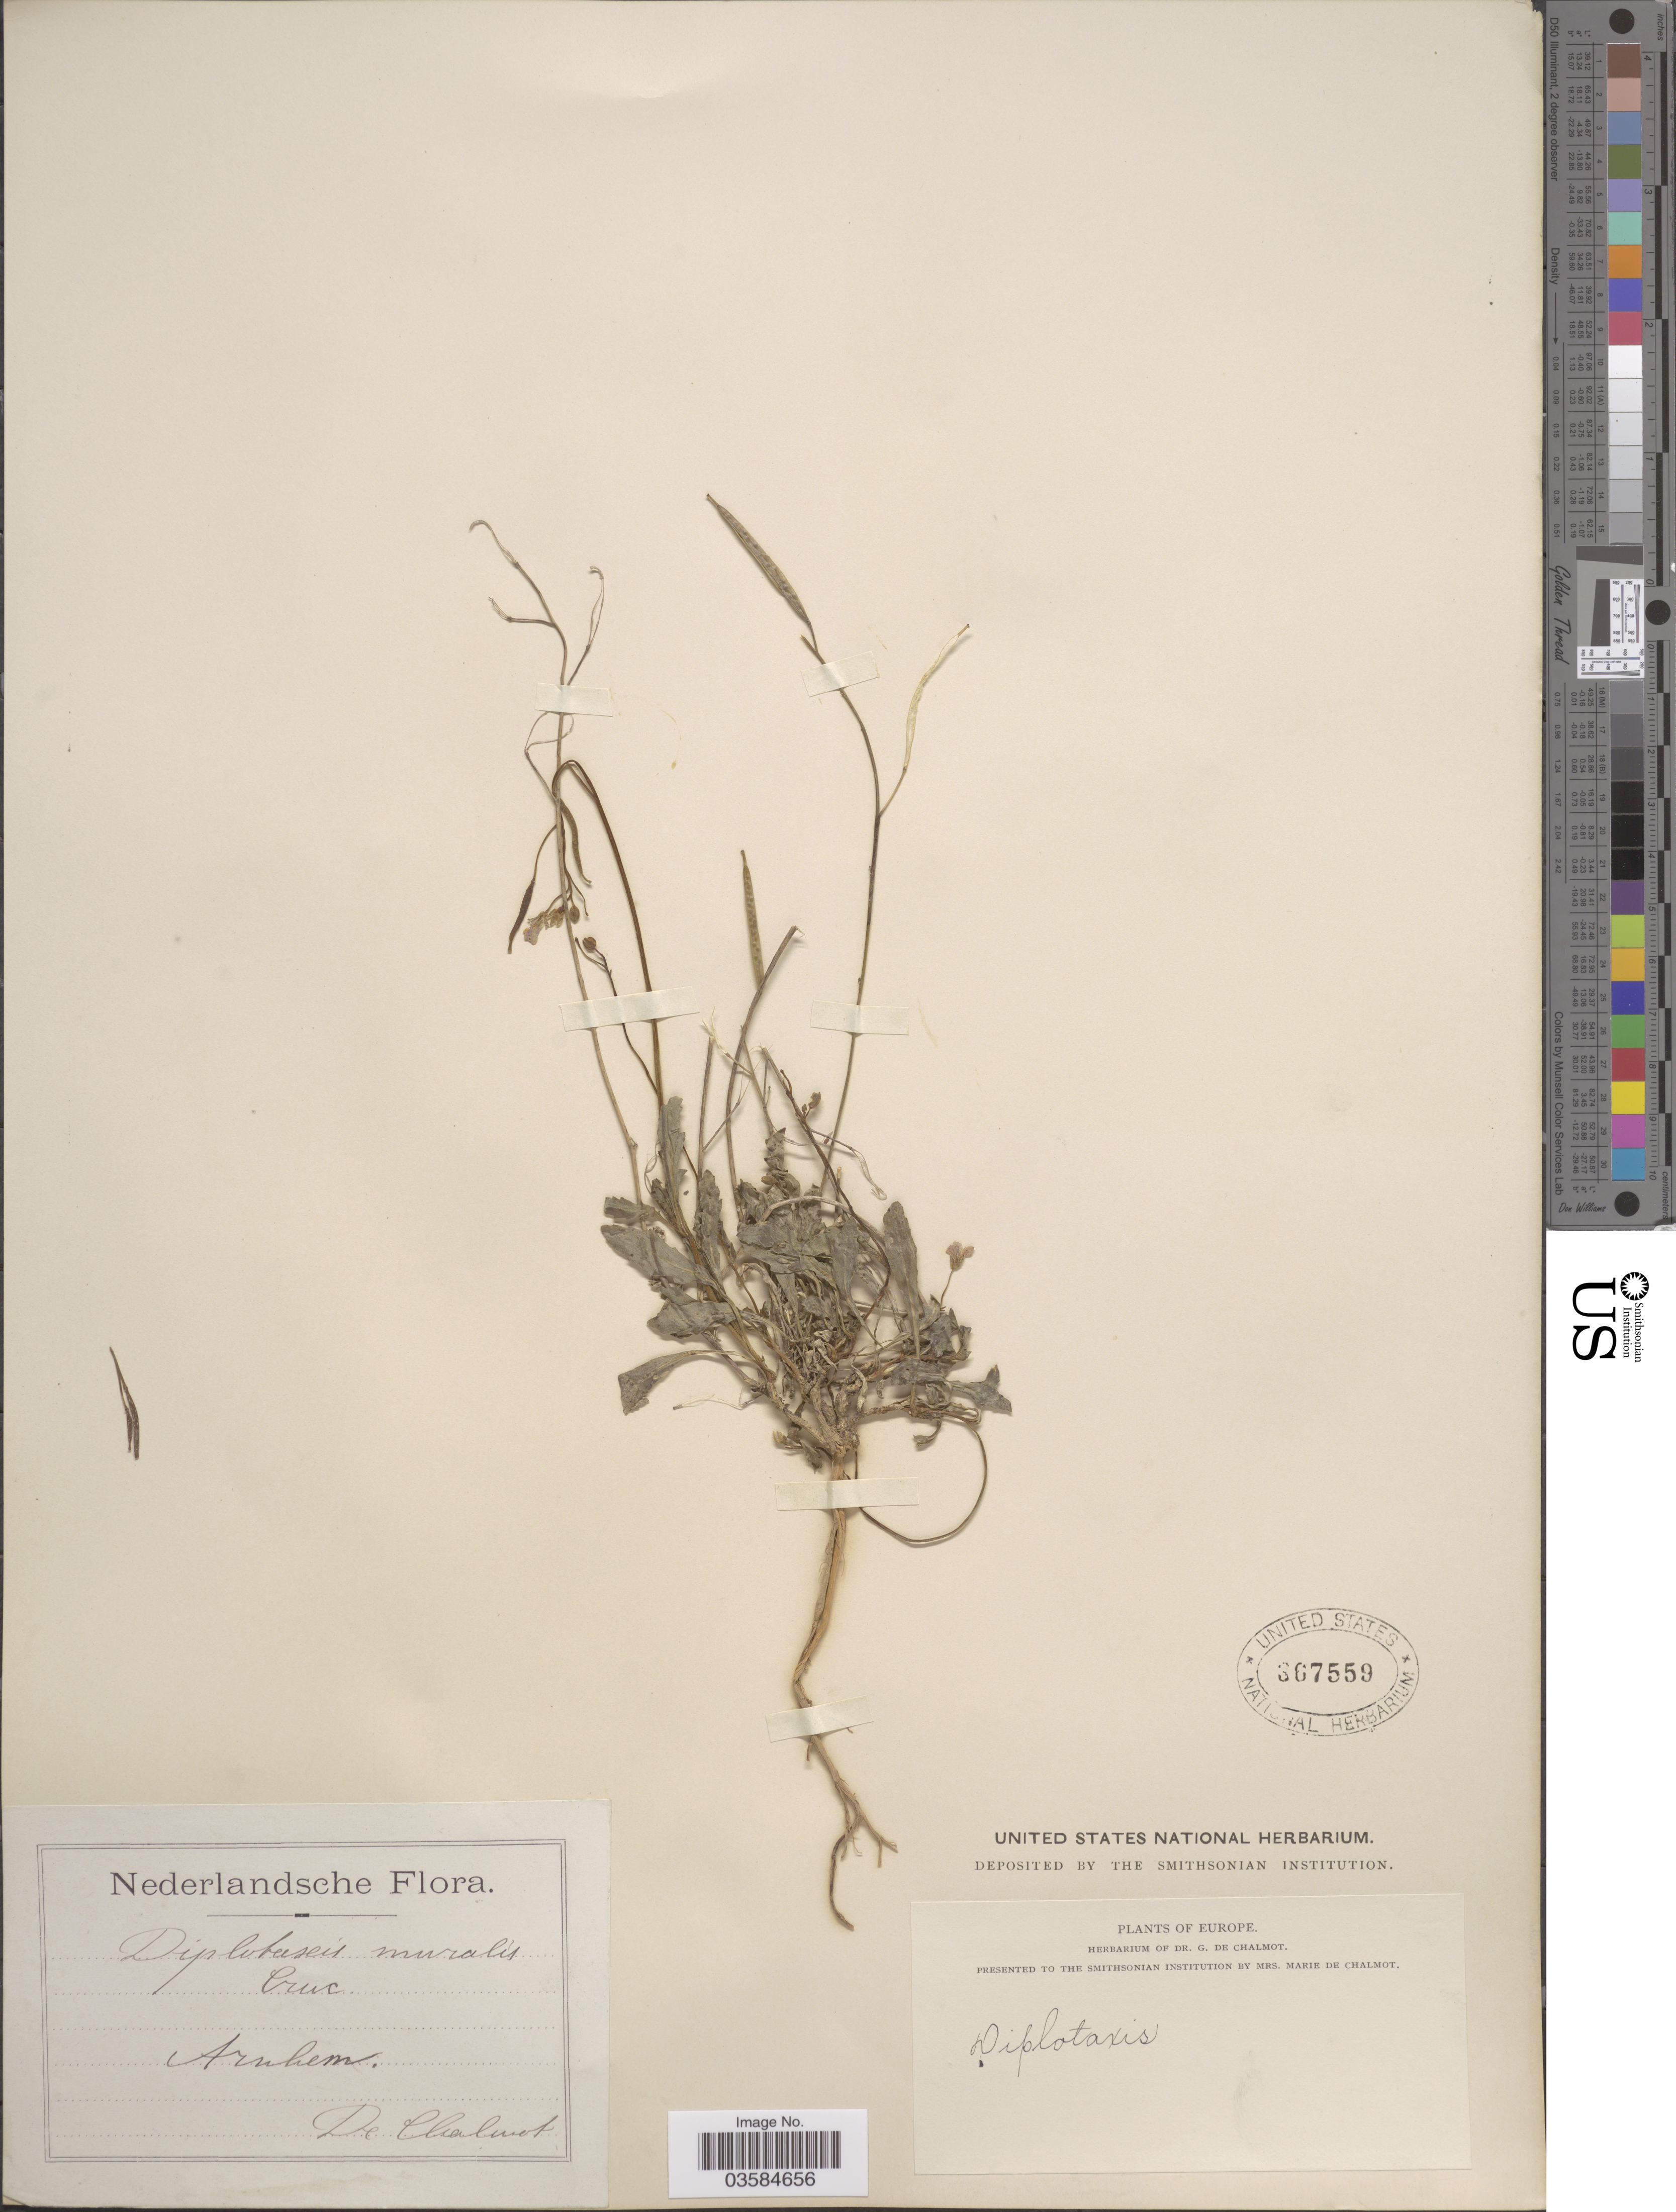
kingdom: Plantae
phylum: Tracheophyta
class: Magnoliopsida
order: Brassicales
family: Brassicaceae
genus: Diplotaxis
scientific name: Diplotaxis muralis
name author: (L.) DC.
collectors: G. de Chalmot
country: Netherlands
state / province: Gelderland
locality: Arnhem.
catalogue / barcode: US 367559